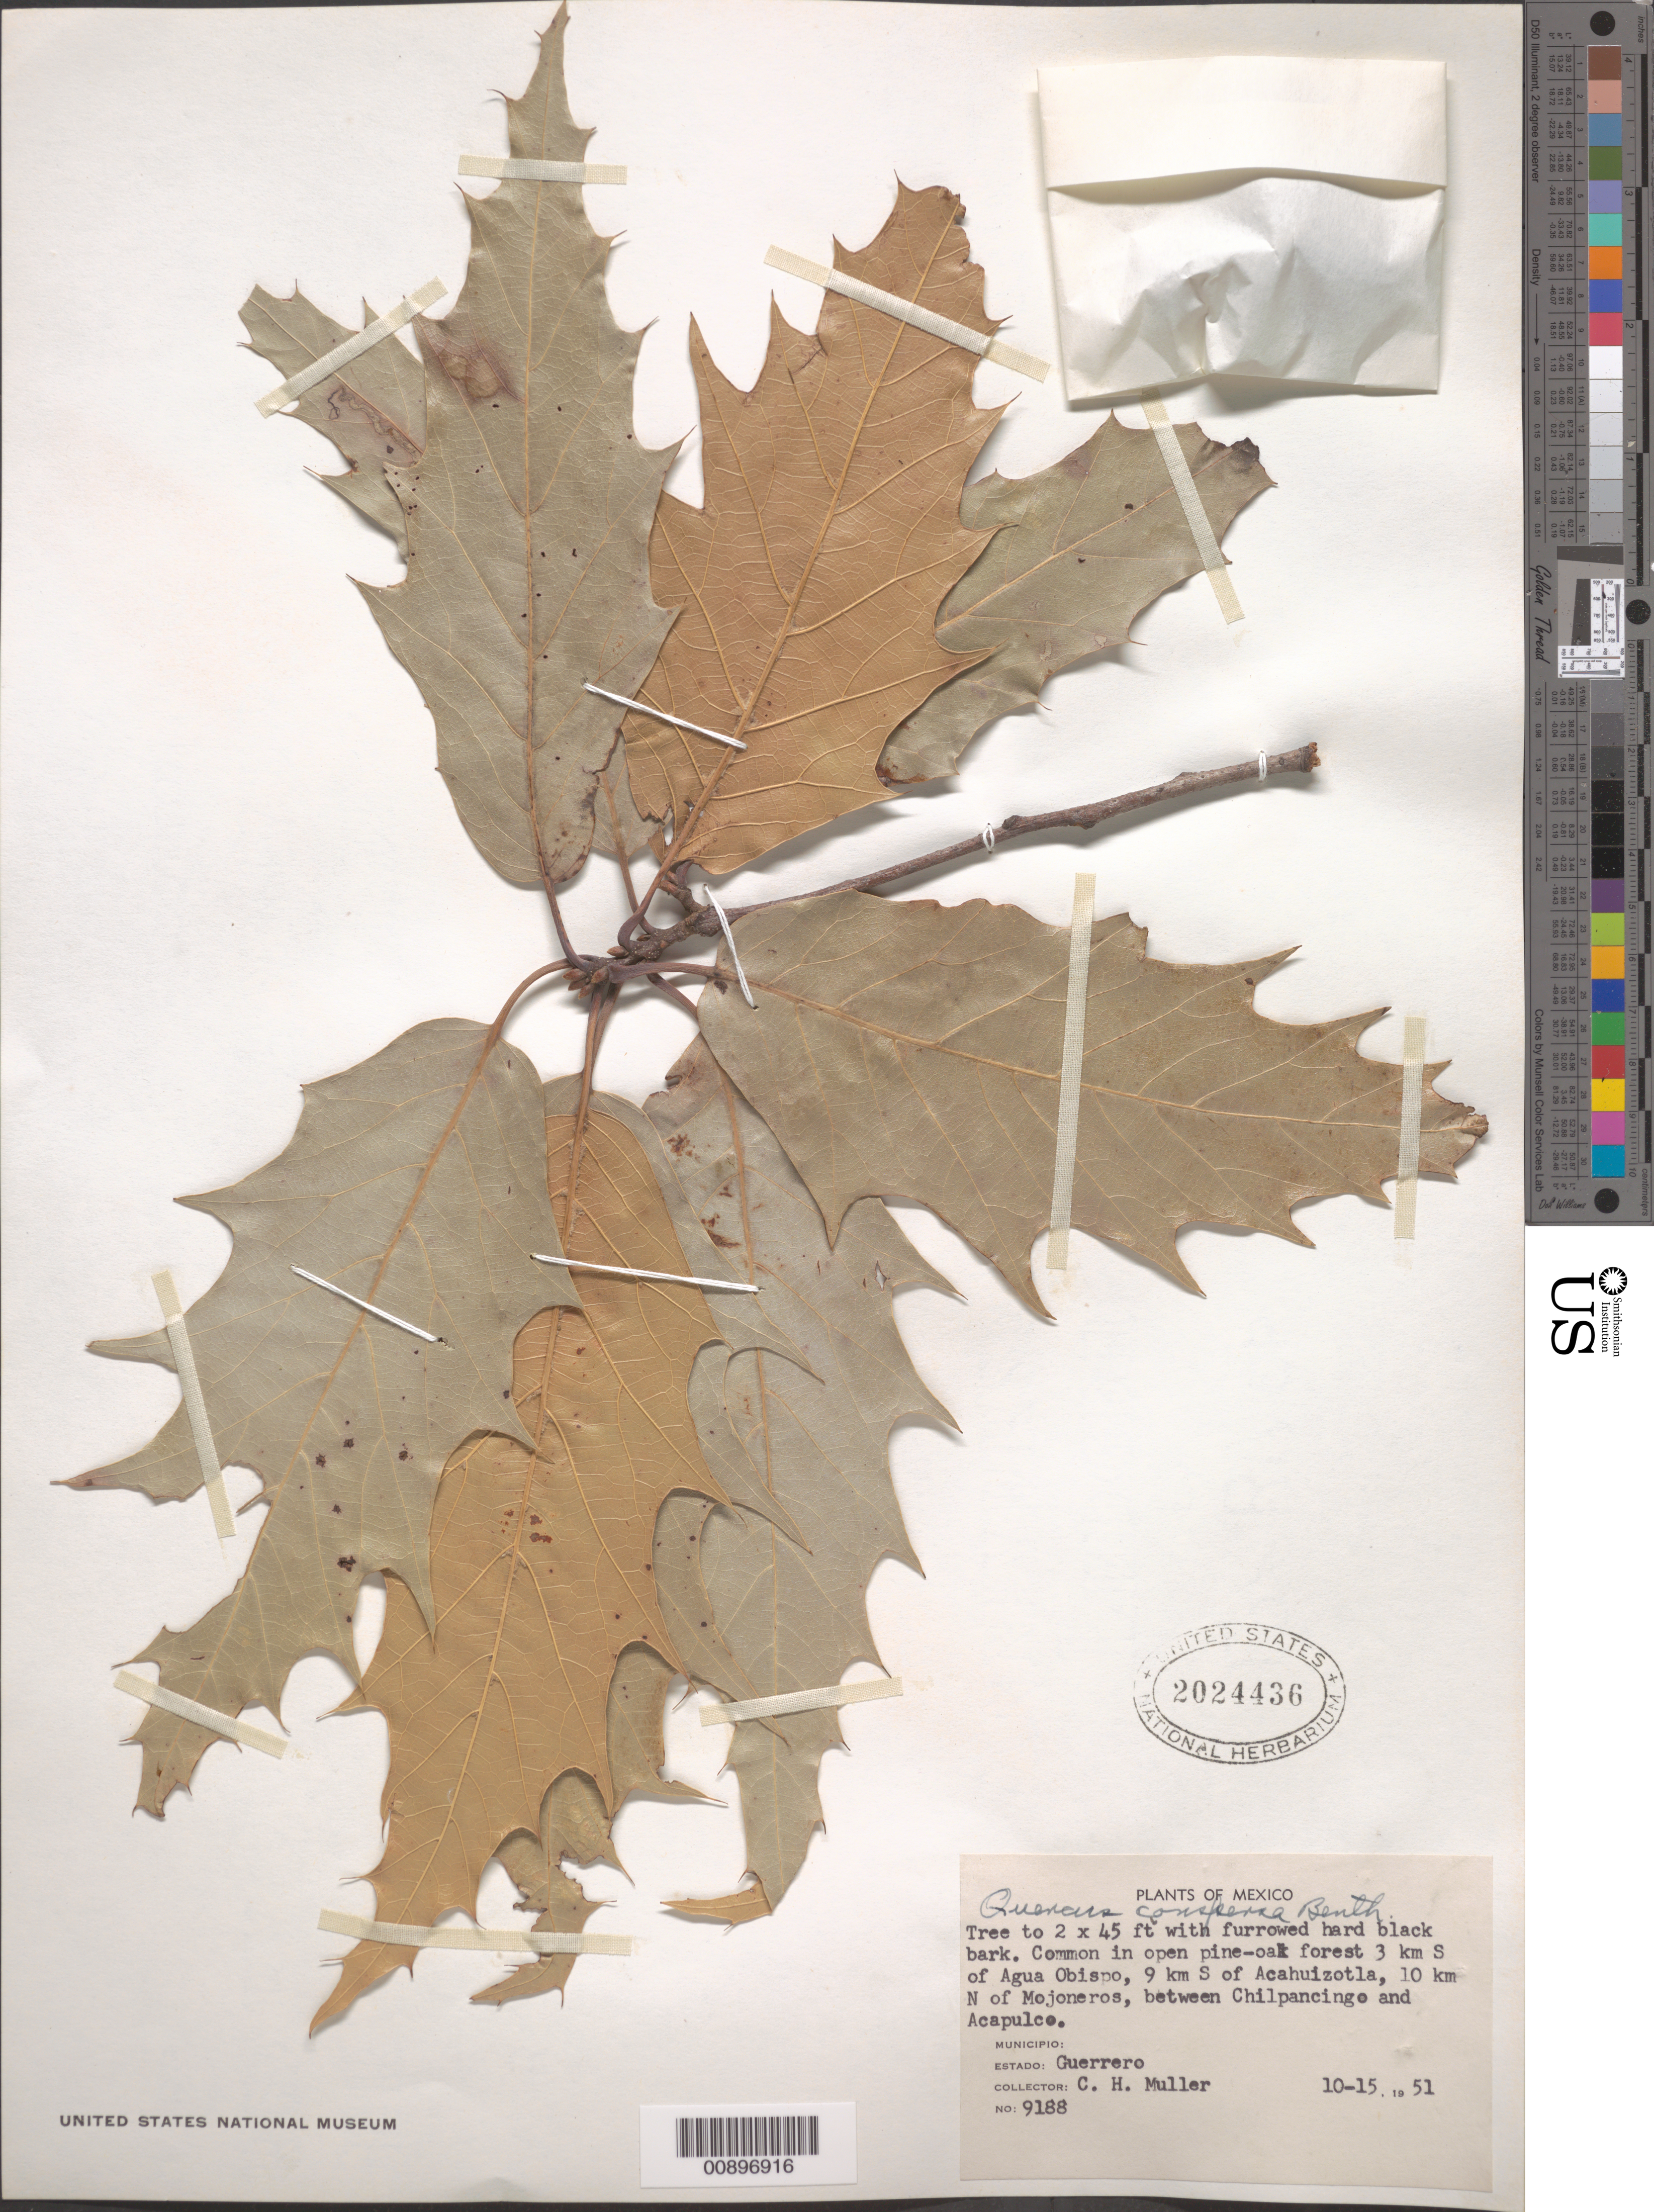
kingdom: Plantae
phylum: Tracheophyta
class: Magnoliopsida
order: Fagales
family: Fagaceae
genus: Quercus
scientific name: Quercus conspersa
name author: Benth.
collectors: C. H. Muller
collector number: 9188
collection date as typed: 15 Oct 1951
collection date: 1951-10-15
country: Mexico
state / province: Guerrero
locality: Pine-oak forest 3 km S of Agua Obispo, 9 km S of Acahuizotla, 10 km N of Mojoneros, between Chilpancingo and Acapulco.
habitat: Common in open pine-oak forest.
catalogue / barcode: US 2024436